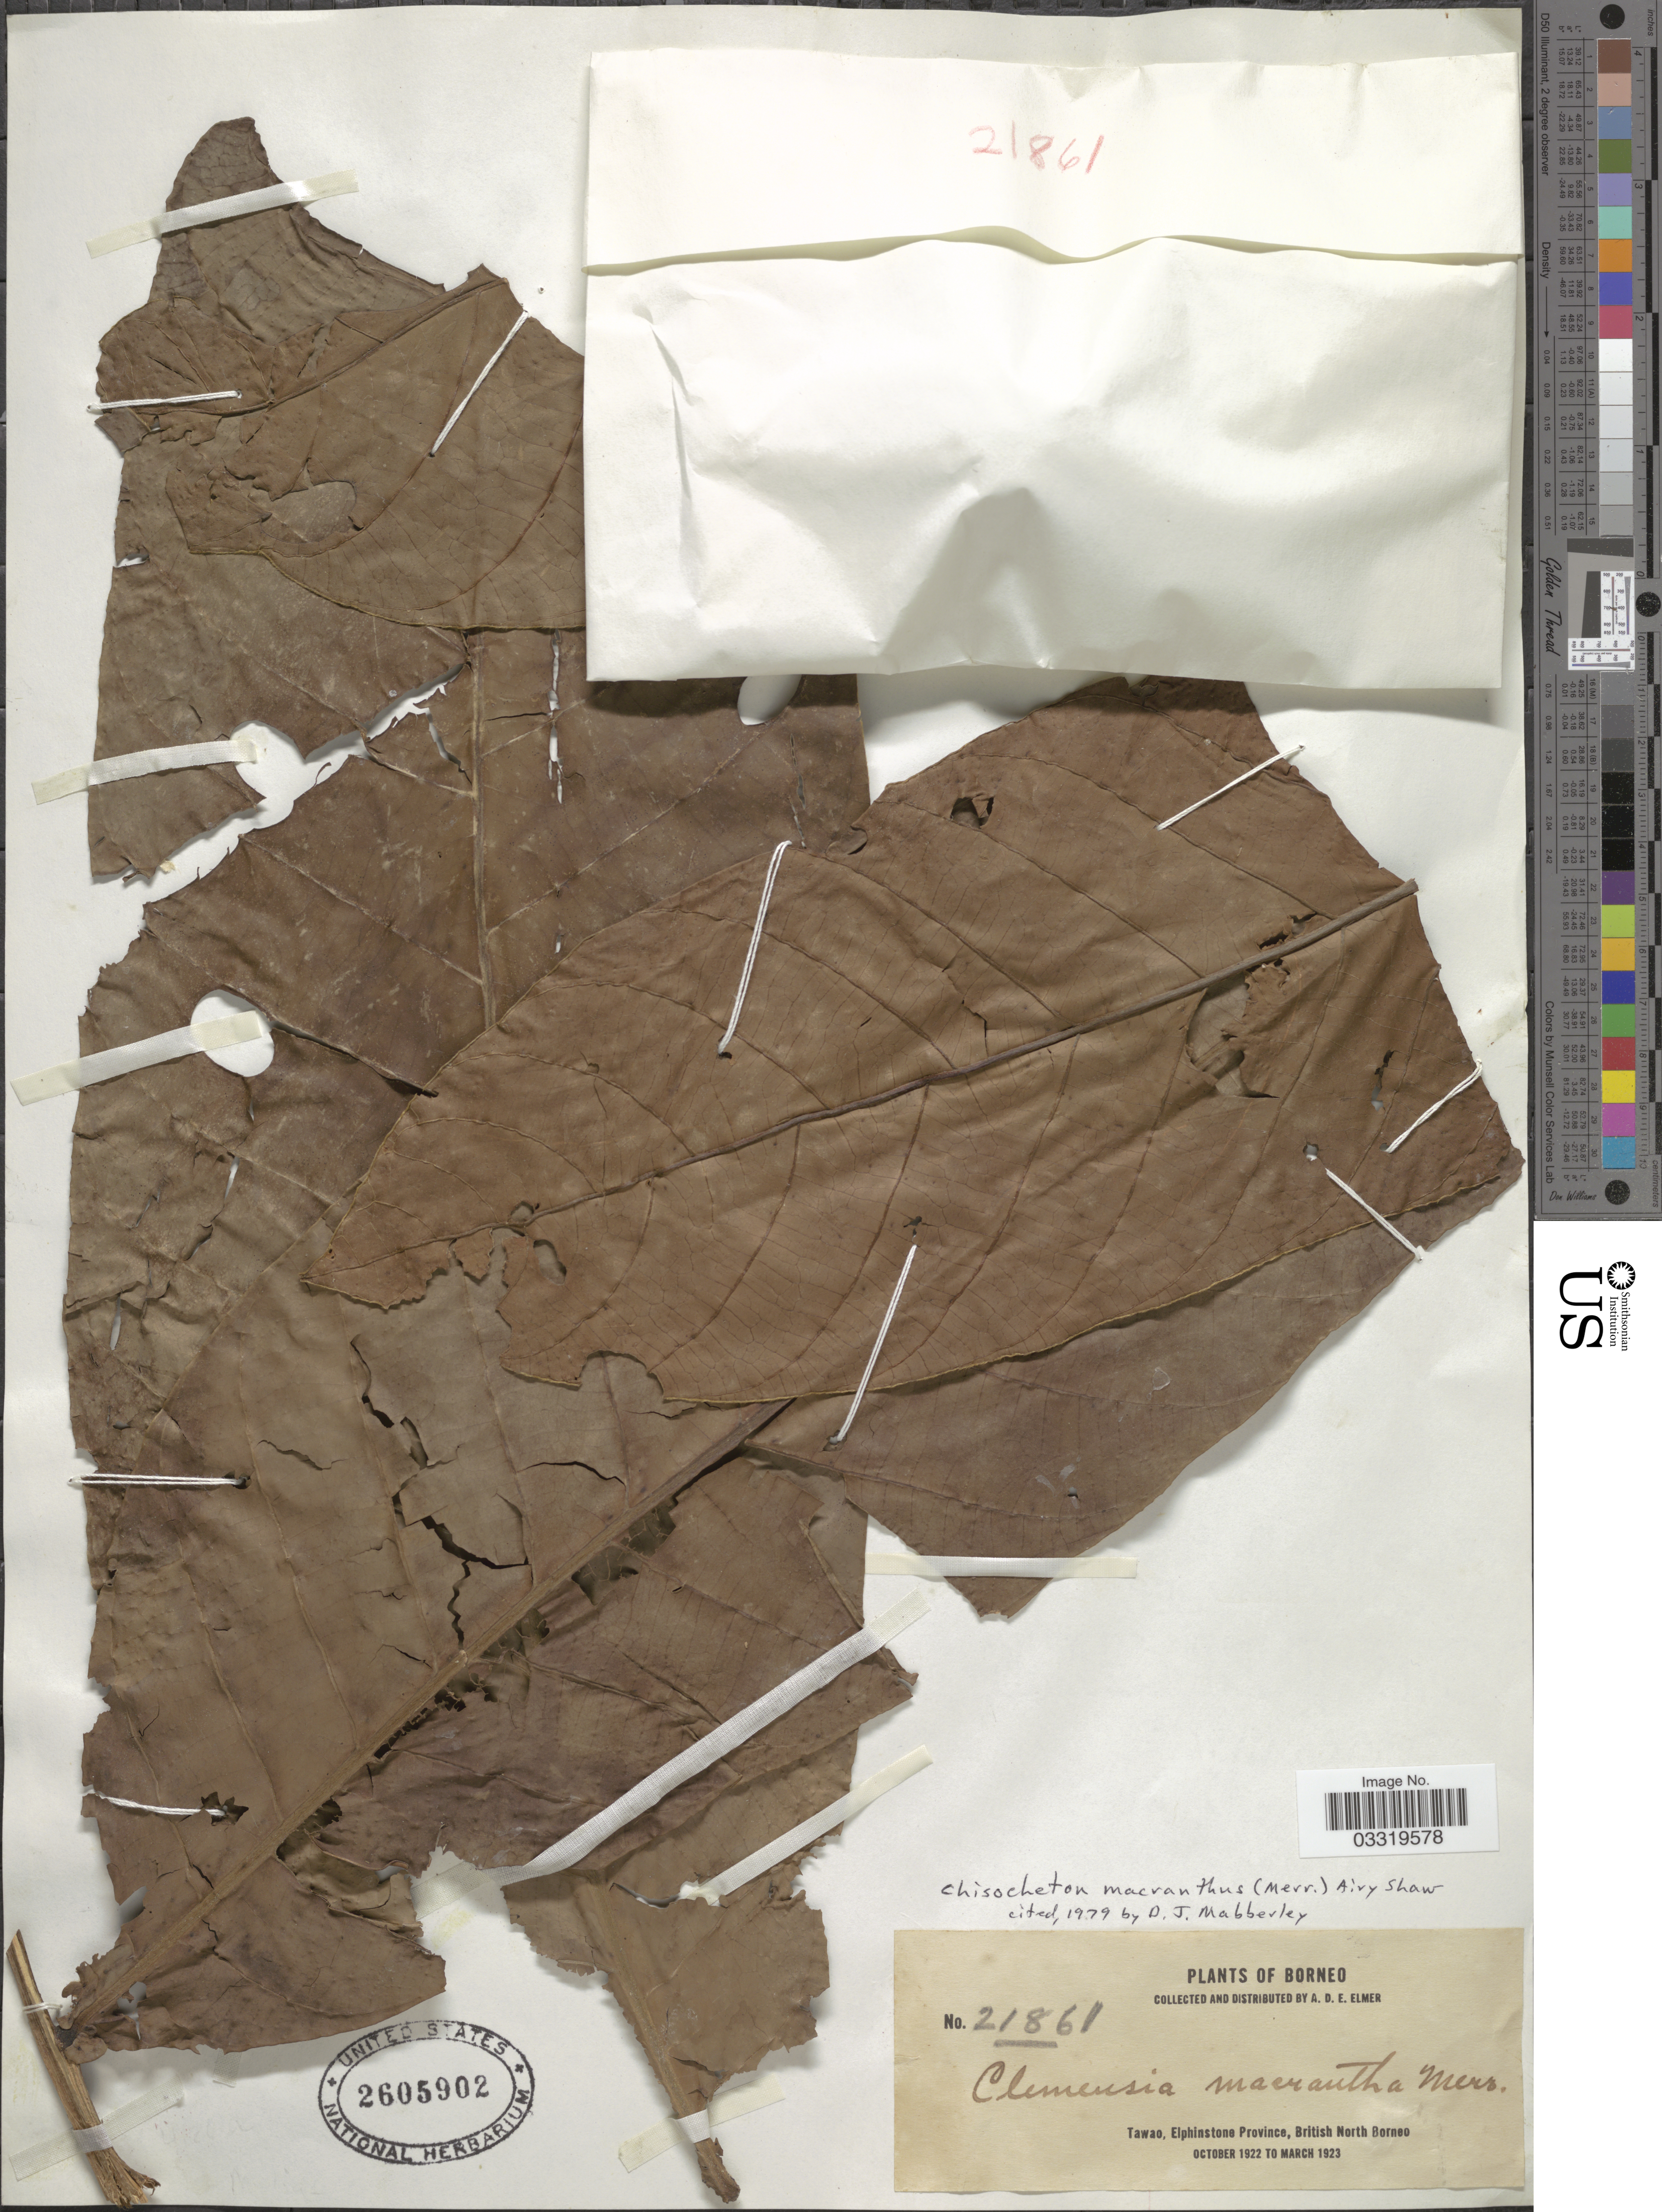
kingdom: Plantae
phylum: Tracheophyta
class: Magnoliopsida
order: Sapindales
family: Meliaceae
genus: Chisocheton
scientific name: Chisocheton macranthus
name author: (Merr.) Airy Shaw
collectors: A. D. E. Elmer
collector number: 21861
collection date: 1922-10/1923-03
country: Malaysia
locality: Borneo. Tawao, Elphinstone Province, British North Borneo.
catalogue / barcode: US 2605902